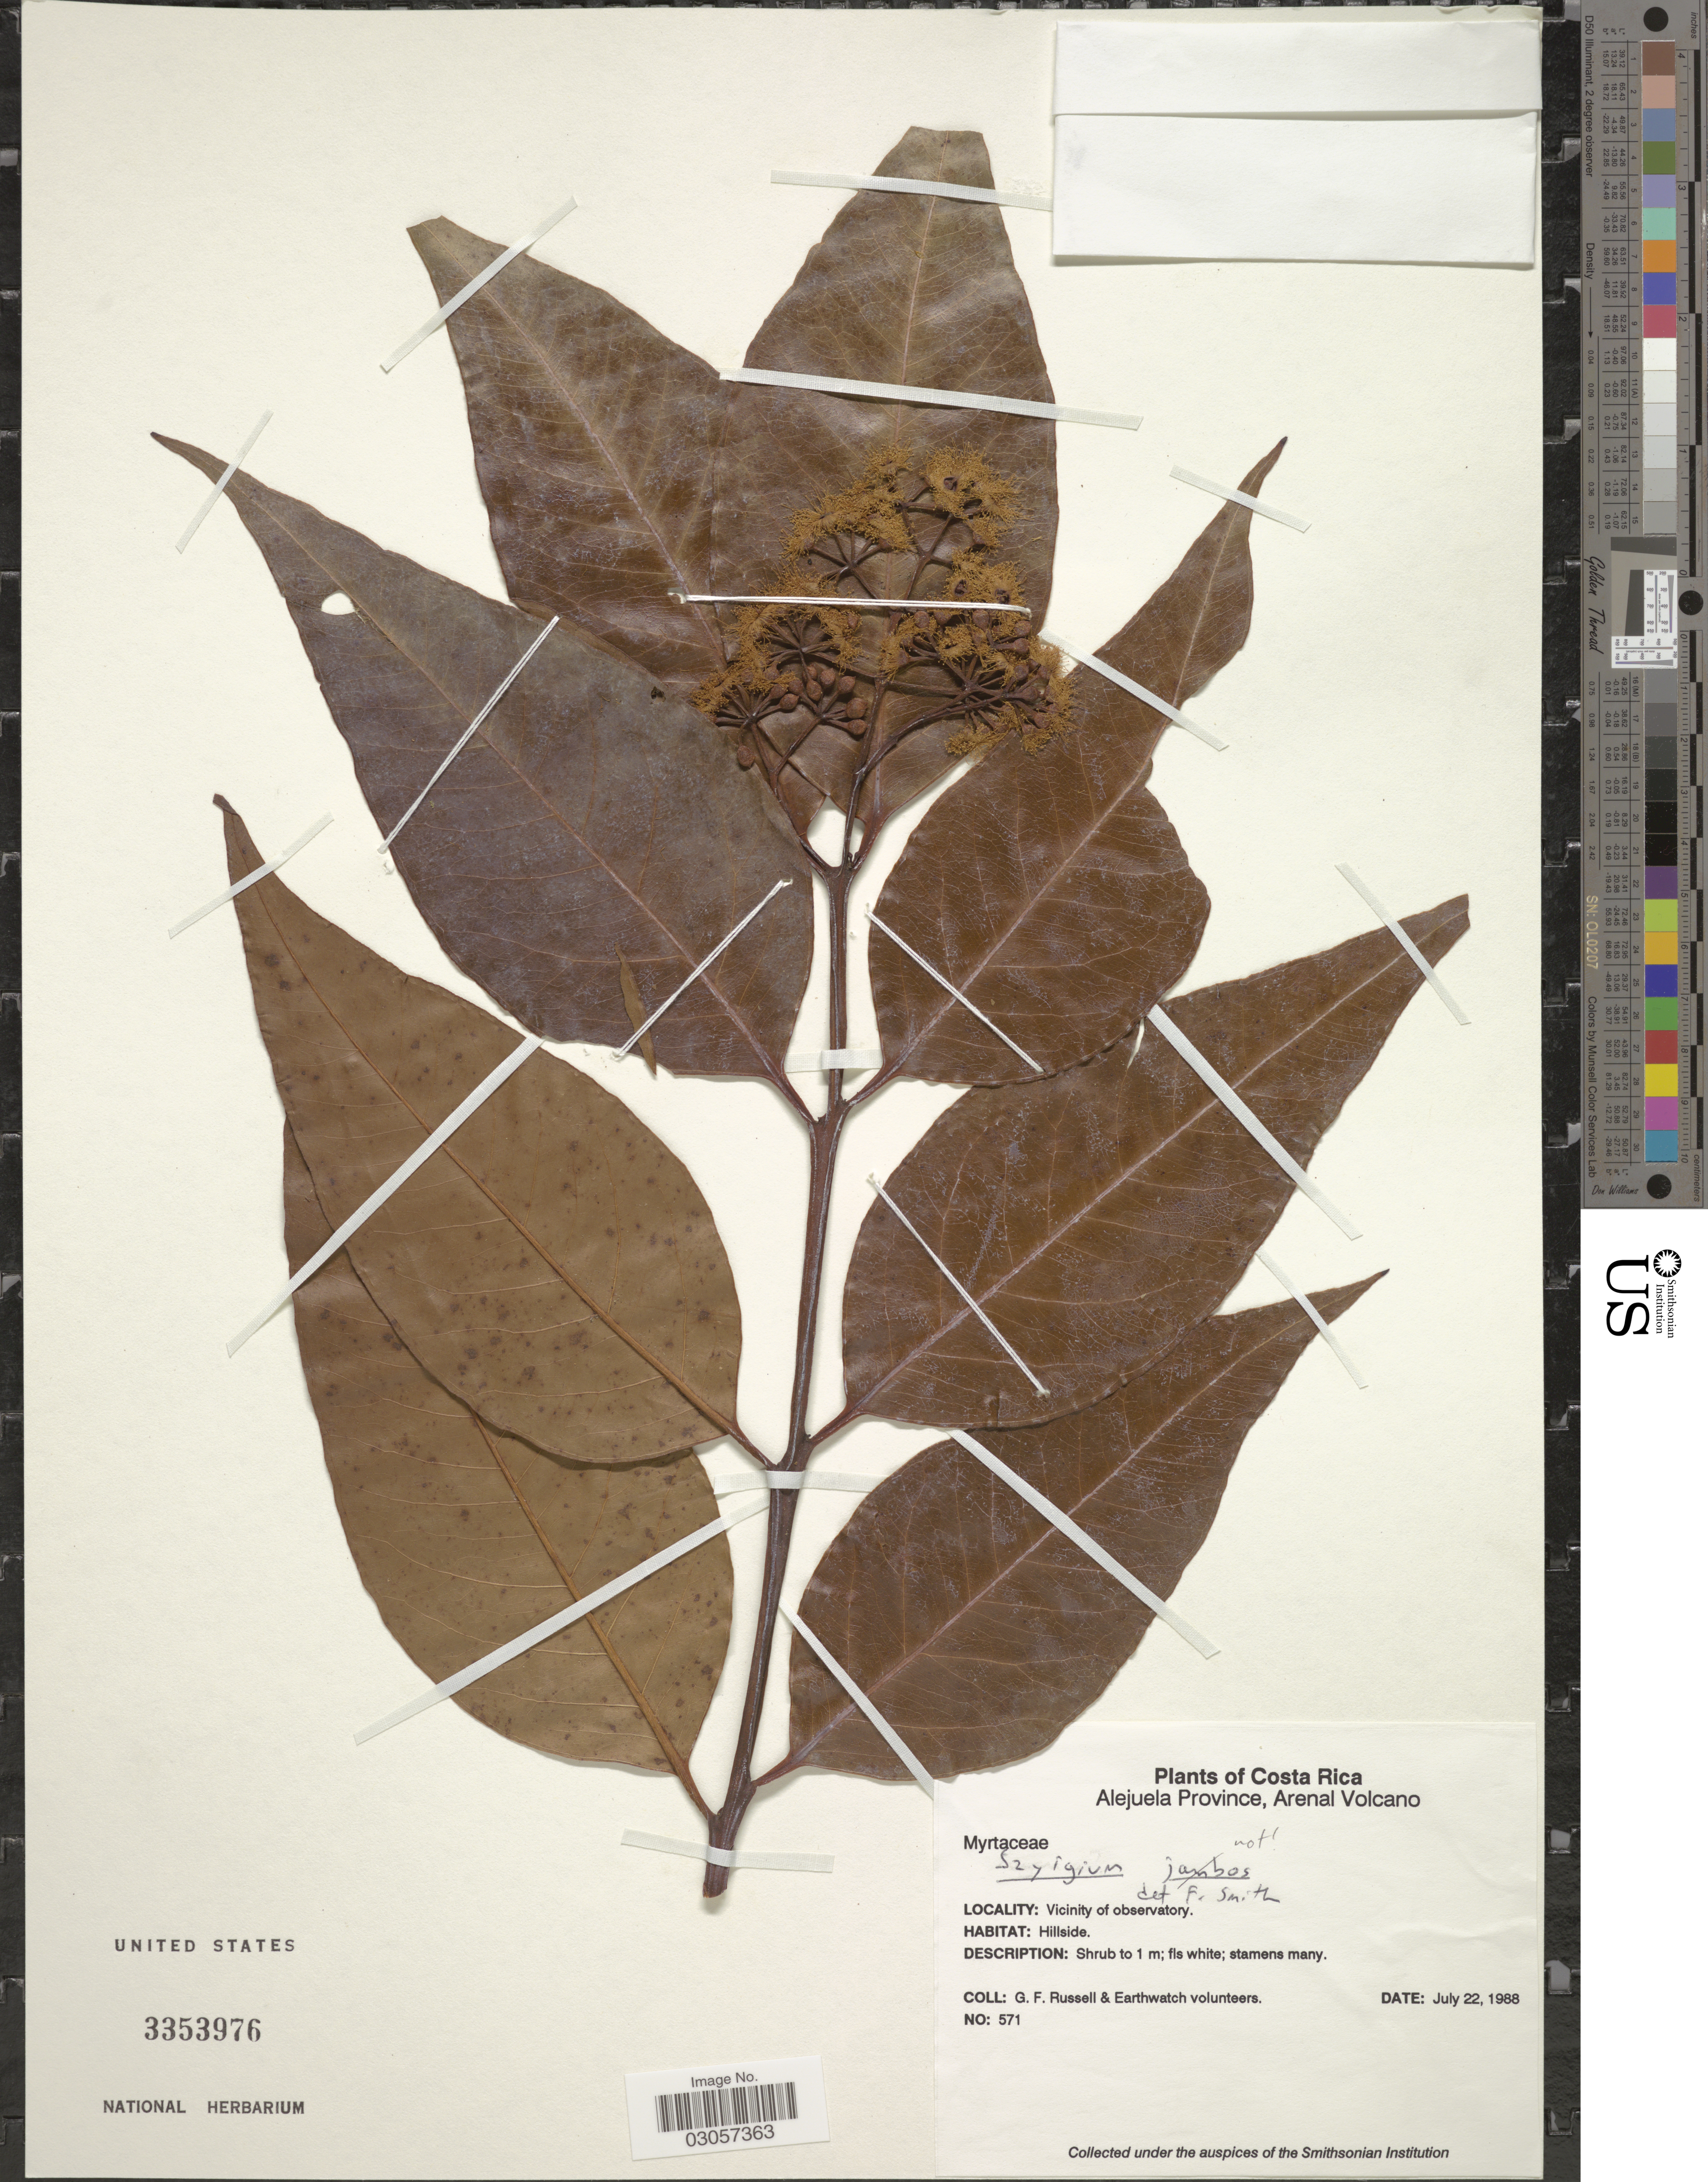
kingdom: Plantae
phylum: Tracheophyta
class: Magnoliopsida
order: Myrtales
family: Myrtaceae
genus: Syzygium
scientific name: Syzygium sp.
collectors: G. Russell & Earthwatch Volunteers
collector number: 571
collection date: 1988-07-22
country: Costa Rica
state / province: Alajuela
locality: Alejuela Province, Arenal Volcano, Vicinity of observatory, Hillside.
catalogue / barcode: US 3353976